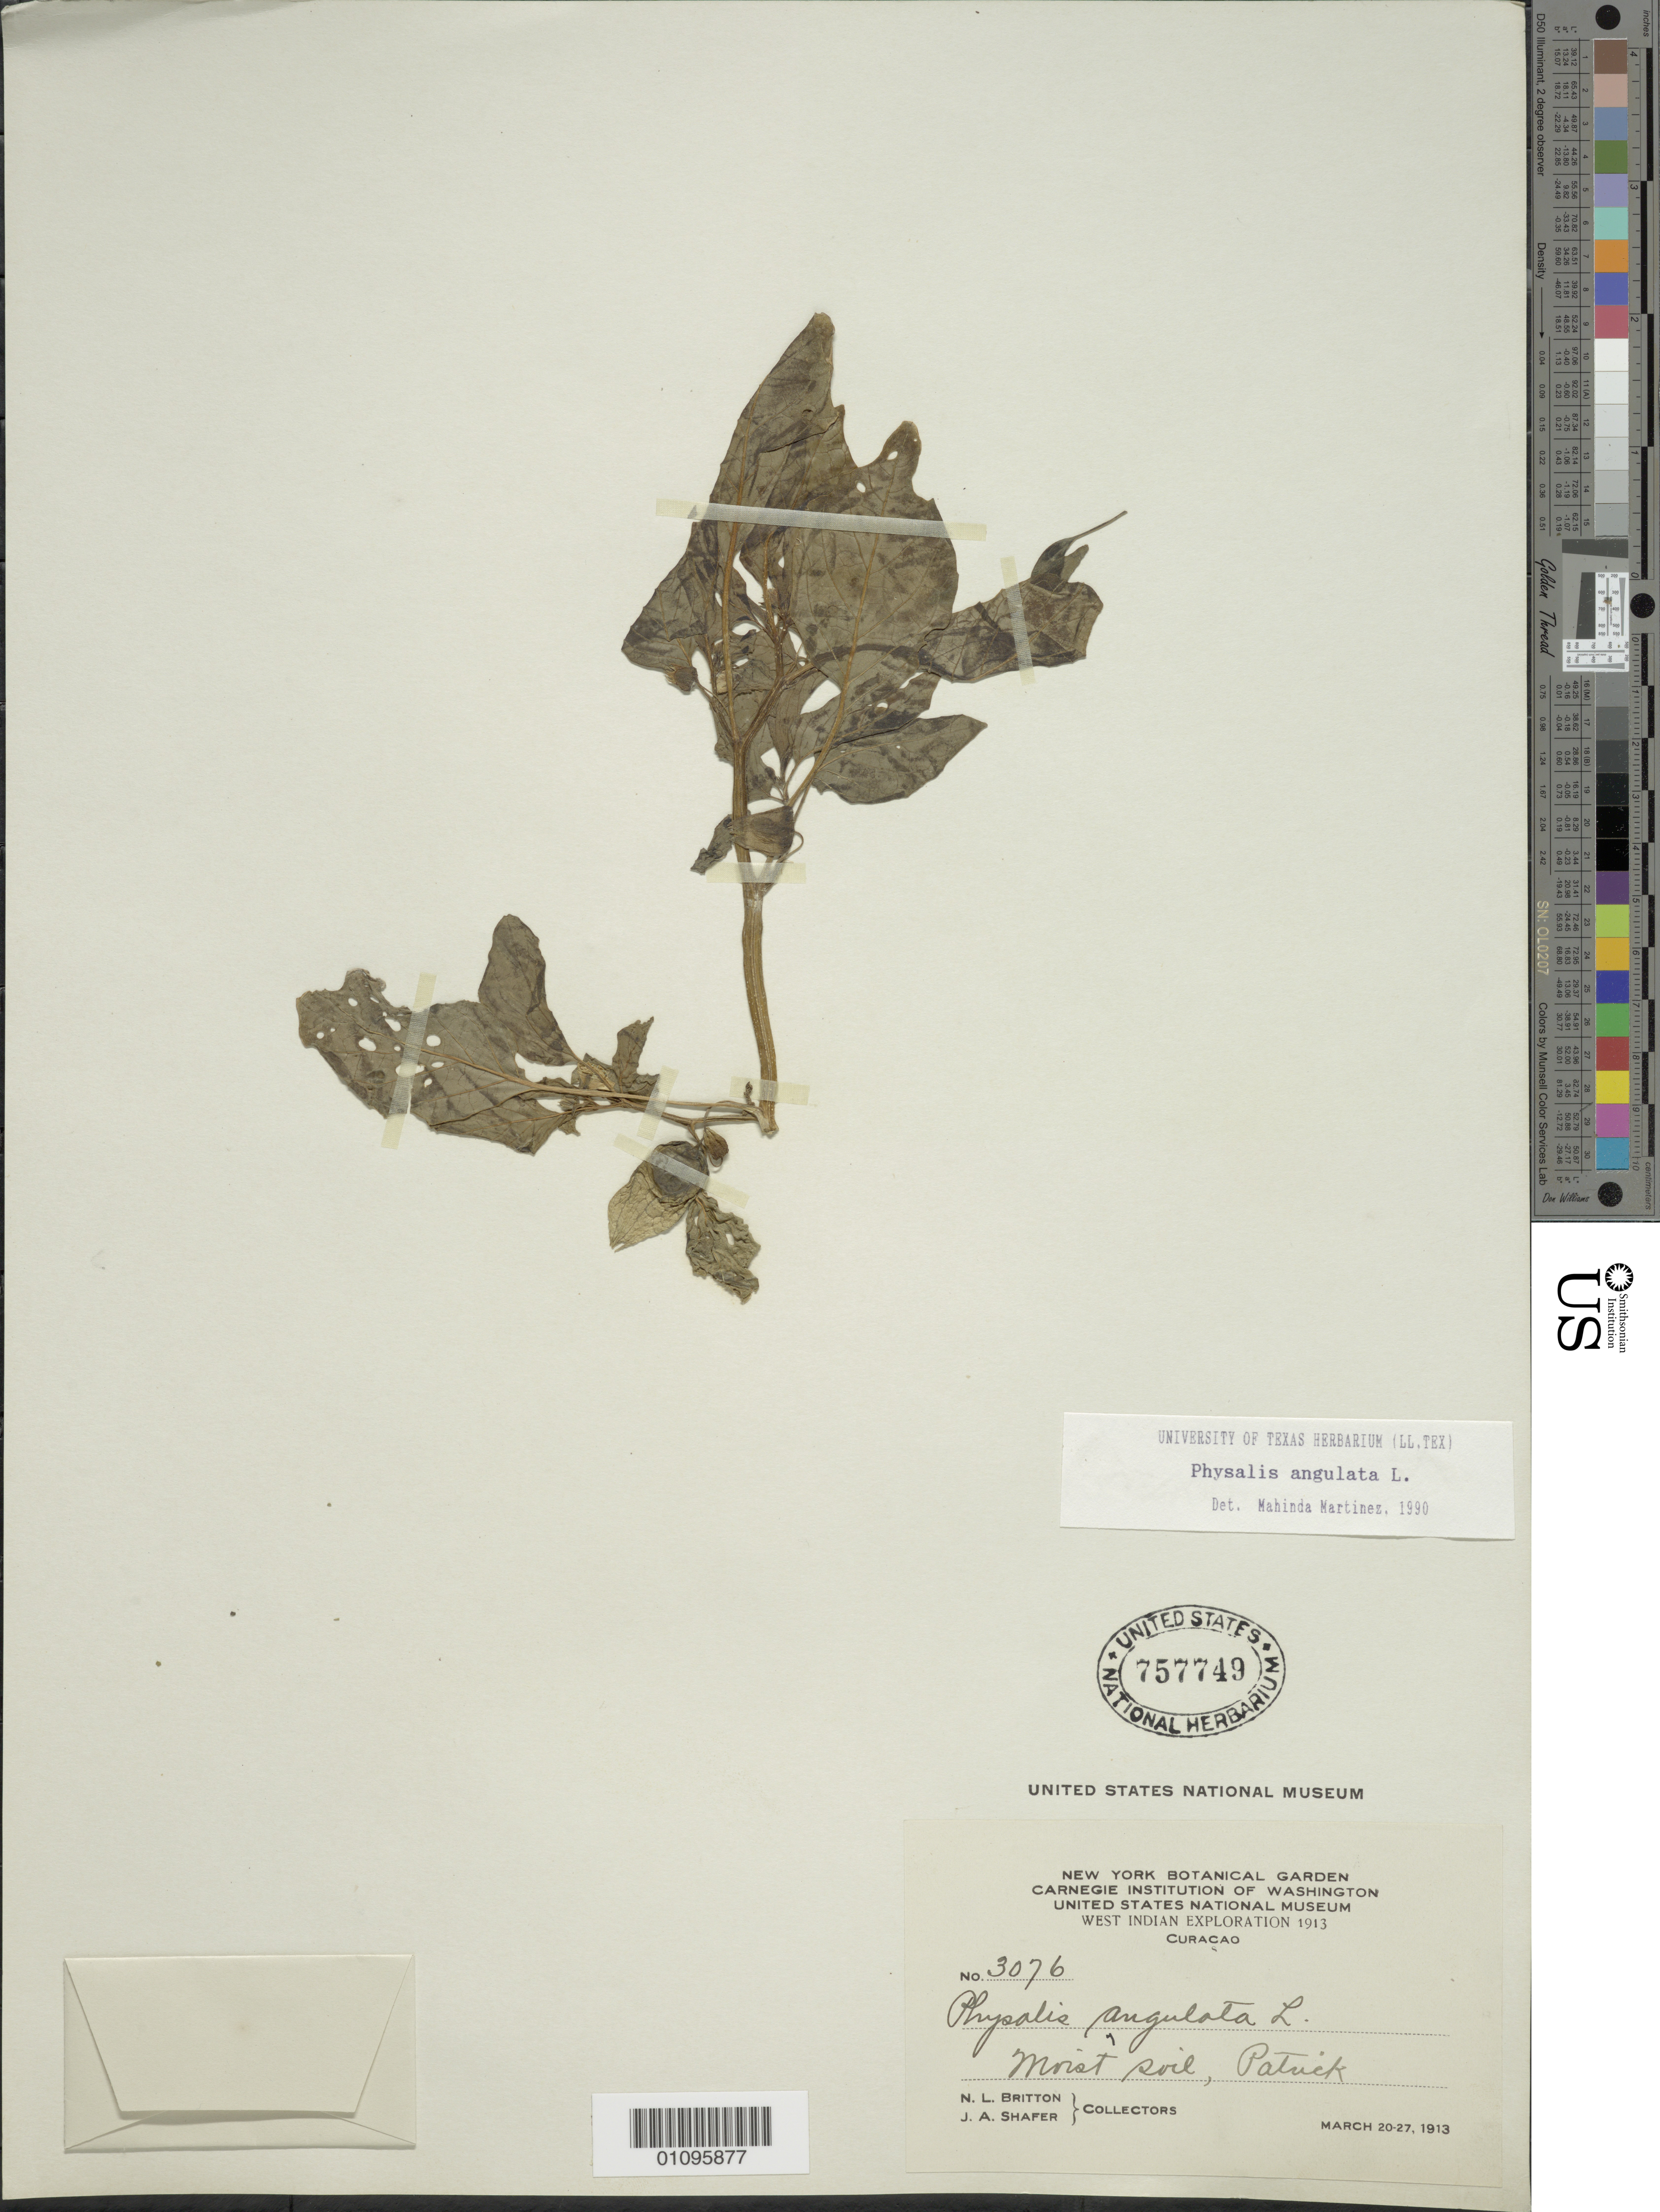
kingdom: Plantae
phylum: Tracheophyta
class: Magnoliopsida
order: Solanales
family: Solanaceae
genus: Physalis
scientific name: Physalis angulata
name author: L.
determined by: Martinez, M.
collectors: N. Britton & J. A. Shafer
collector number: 3076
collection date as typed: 20 Mar 1913 to 27 Mar 1913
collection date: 1913-03-20/1913-03-27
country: Curaçao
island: Curaçao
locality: Patrick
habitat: Moist soil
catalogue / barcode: US 757749